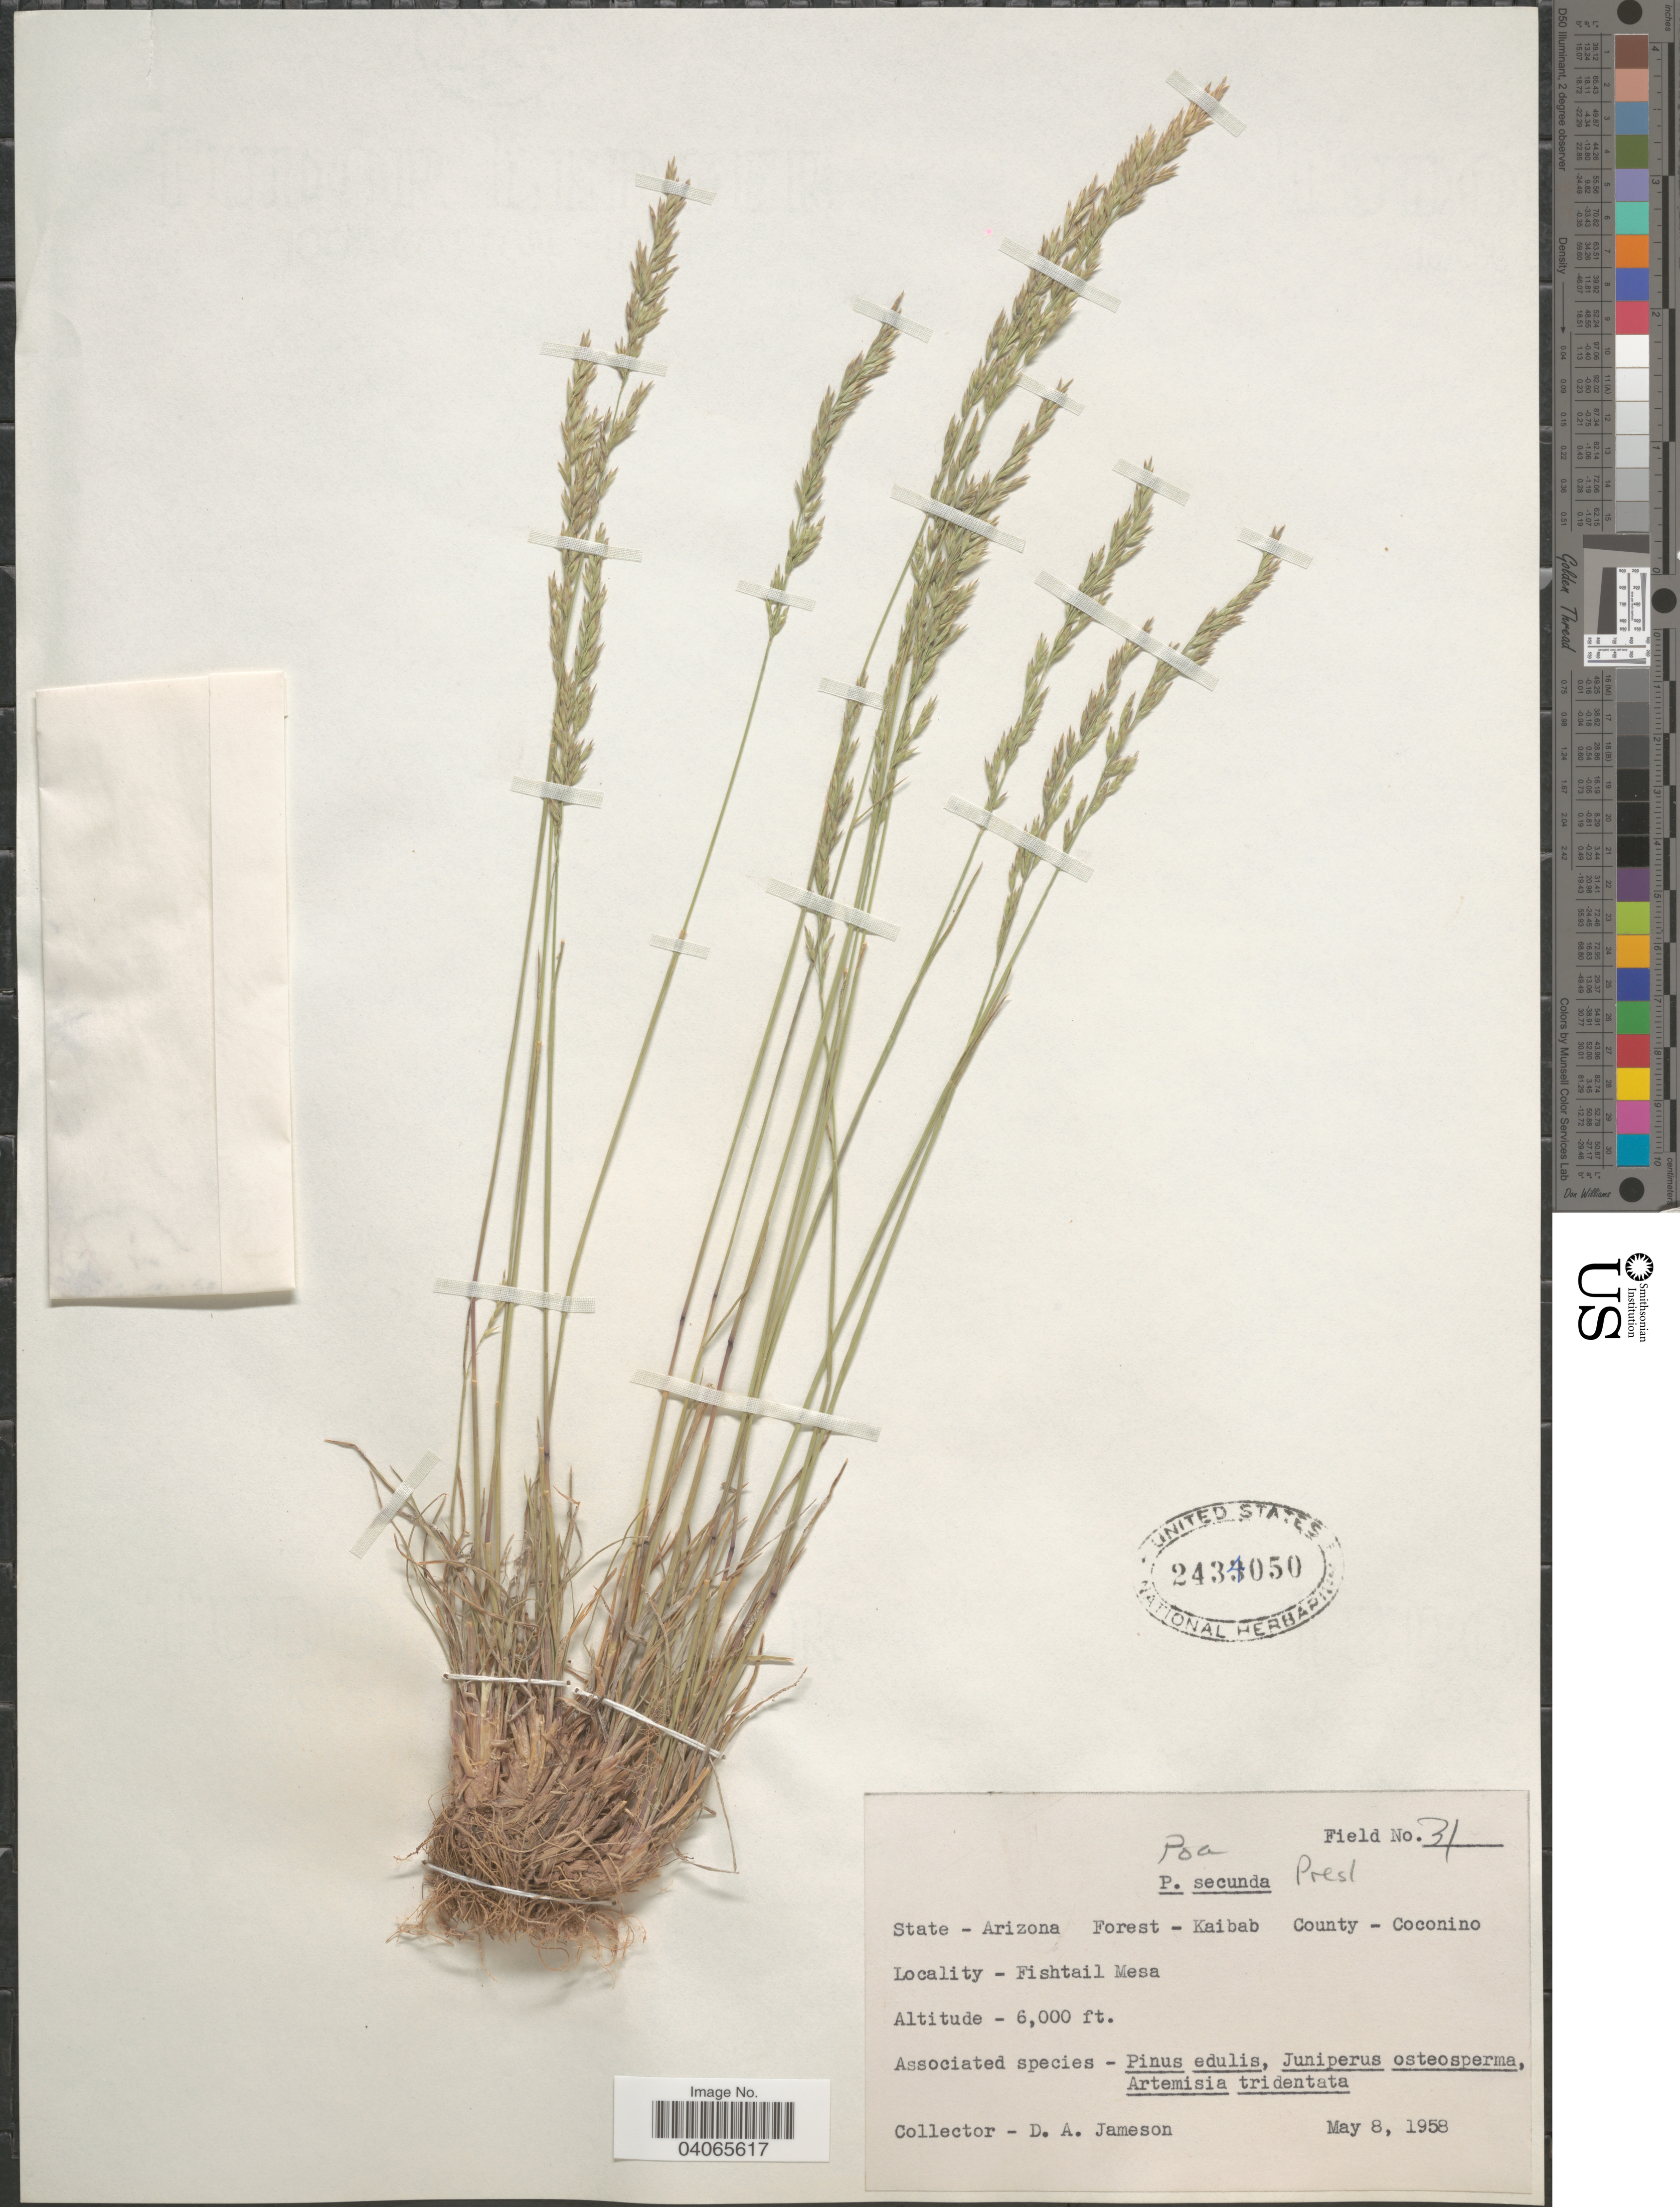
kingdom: Plantae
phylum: Tracheophyta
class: Liliopsida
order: Poales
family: Poaceae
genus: Poa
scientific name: Poa secunda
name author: J. Presl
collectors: D. Jameson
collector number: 31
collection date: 1958-05-08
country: United States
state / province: Arizona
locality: Forest - Kaibab County - Coconino. Fishtail Mesa.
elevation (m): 1829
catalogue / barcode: US 2434050